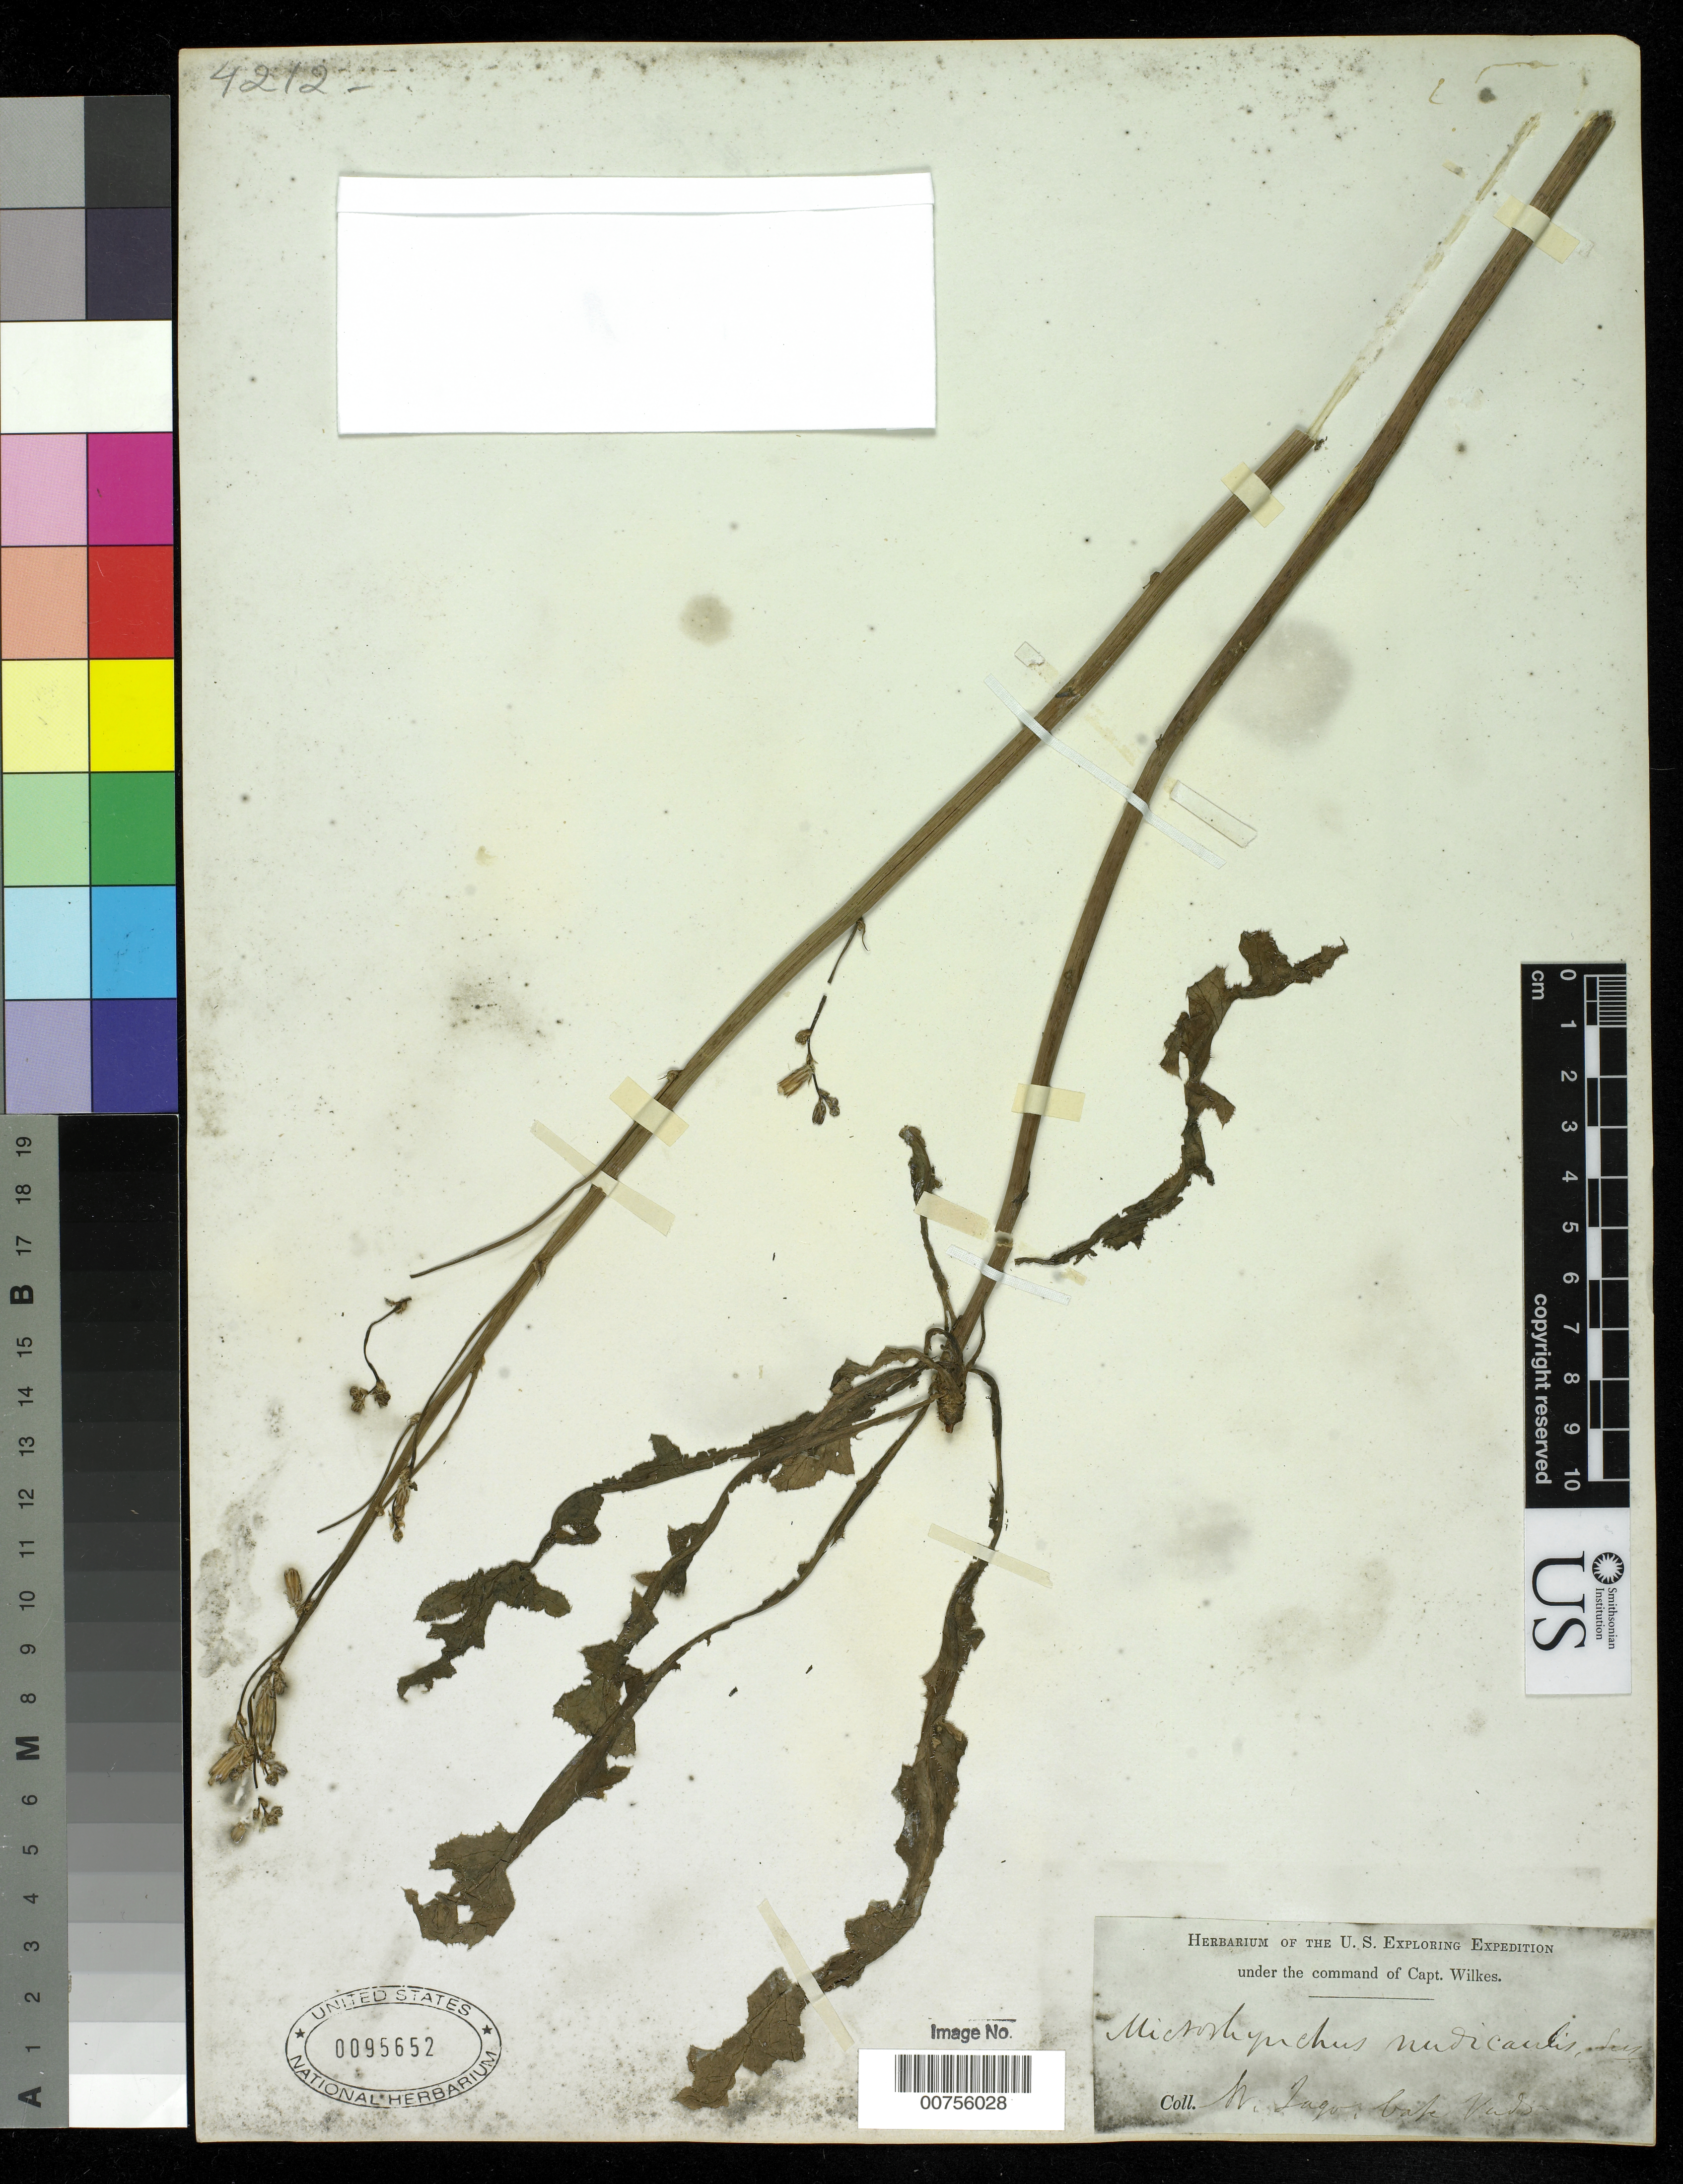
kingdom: Plantae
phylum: Tracheophyta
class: Magnoliopsida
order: Asterales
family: Asteraceae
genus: Launaea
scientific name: Launaea nudicaulis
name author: (L.) Hook. f.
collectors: Wilkes Explor. Exped.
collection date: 1838/1842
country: Cape Verde Islands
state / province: Ilhas de Sotavento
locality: N. St. Jago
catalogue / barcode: US 95652